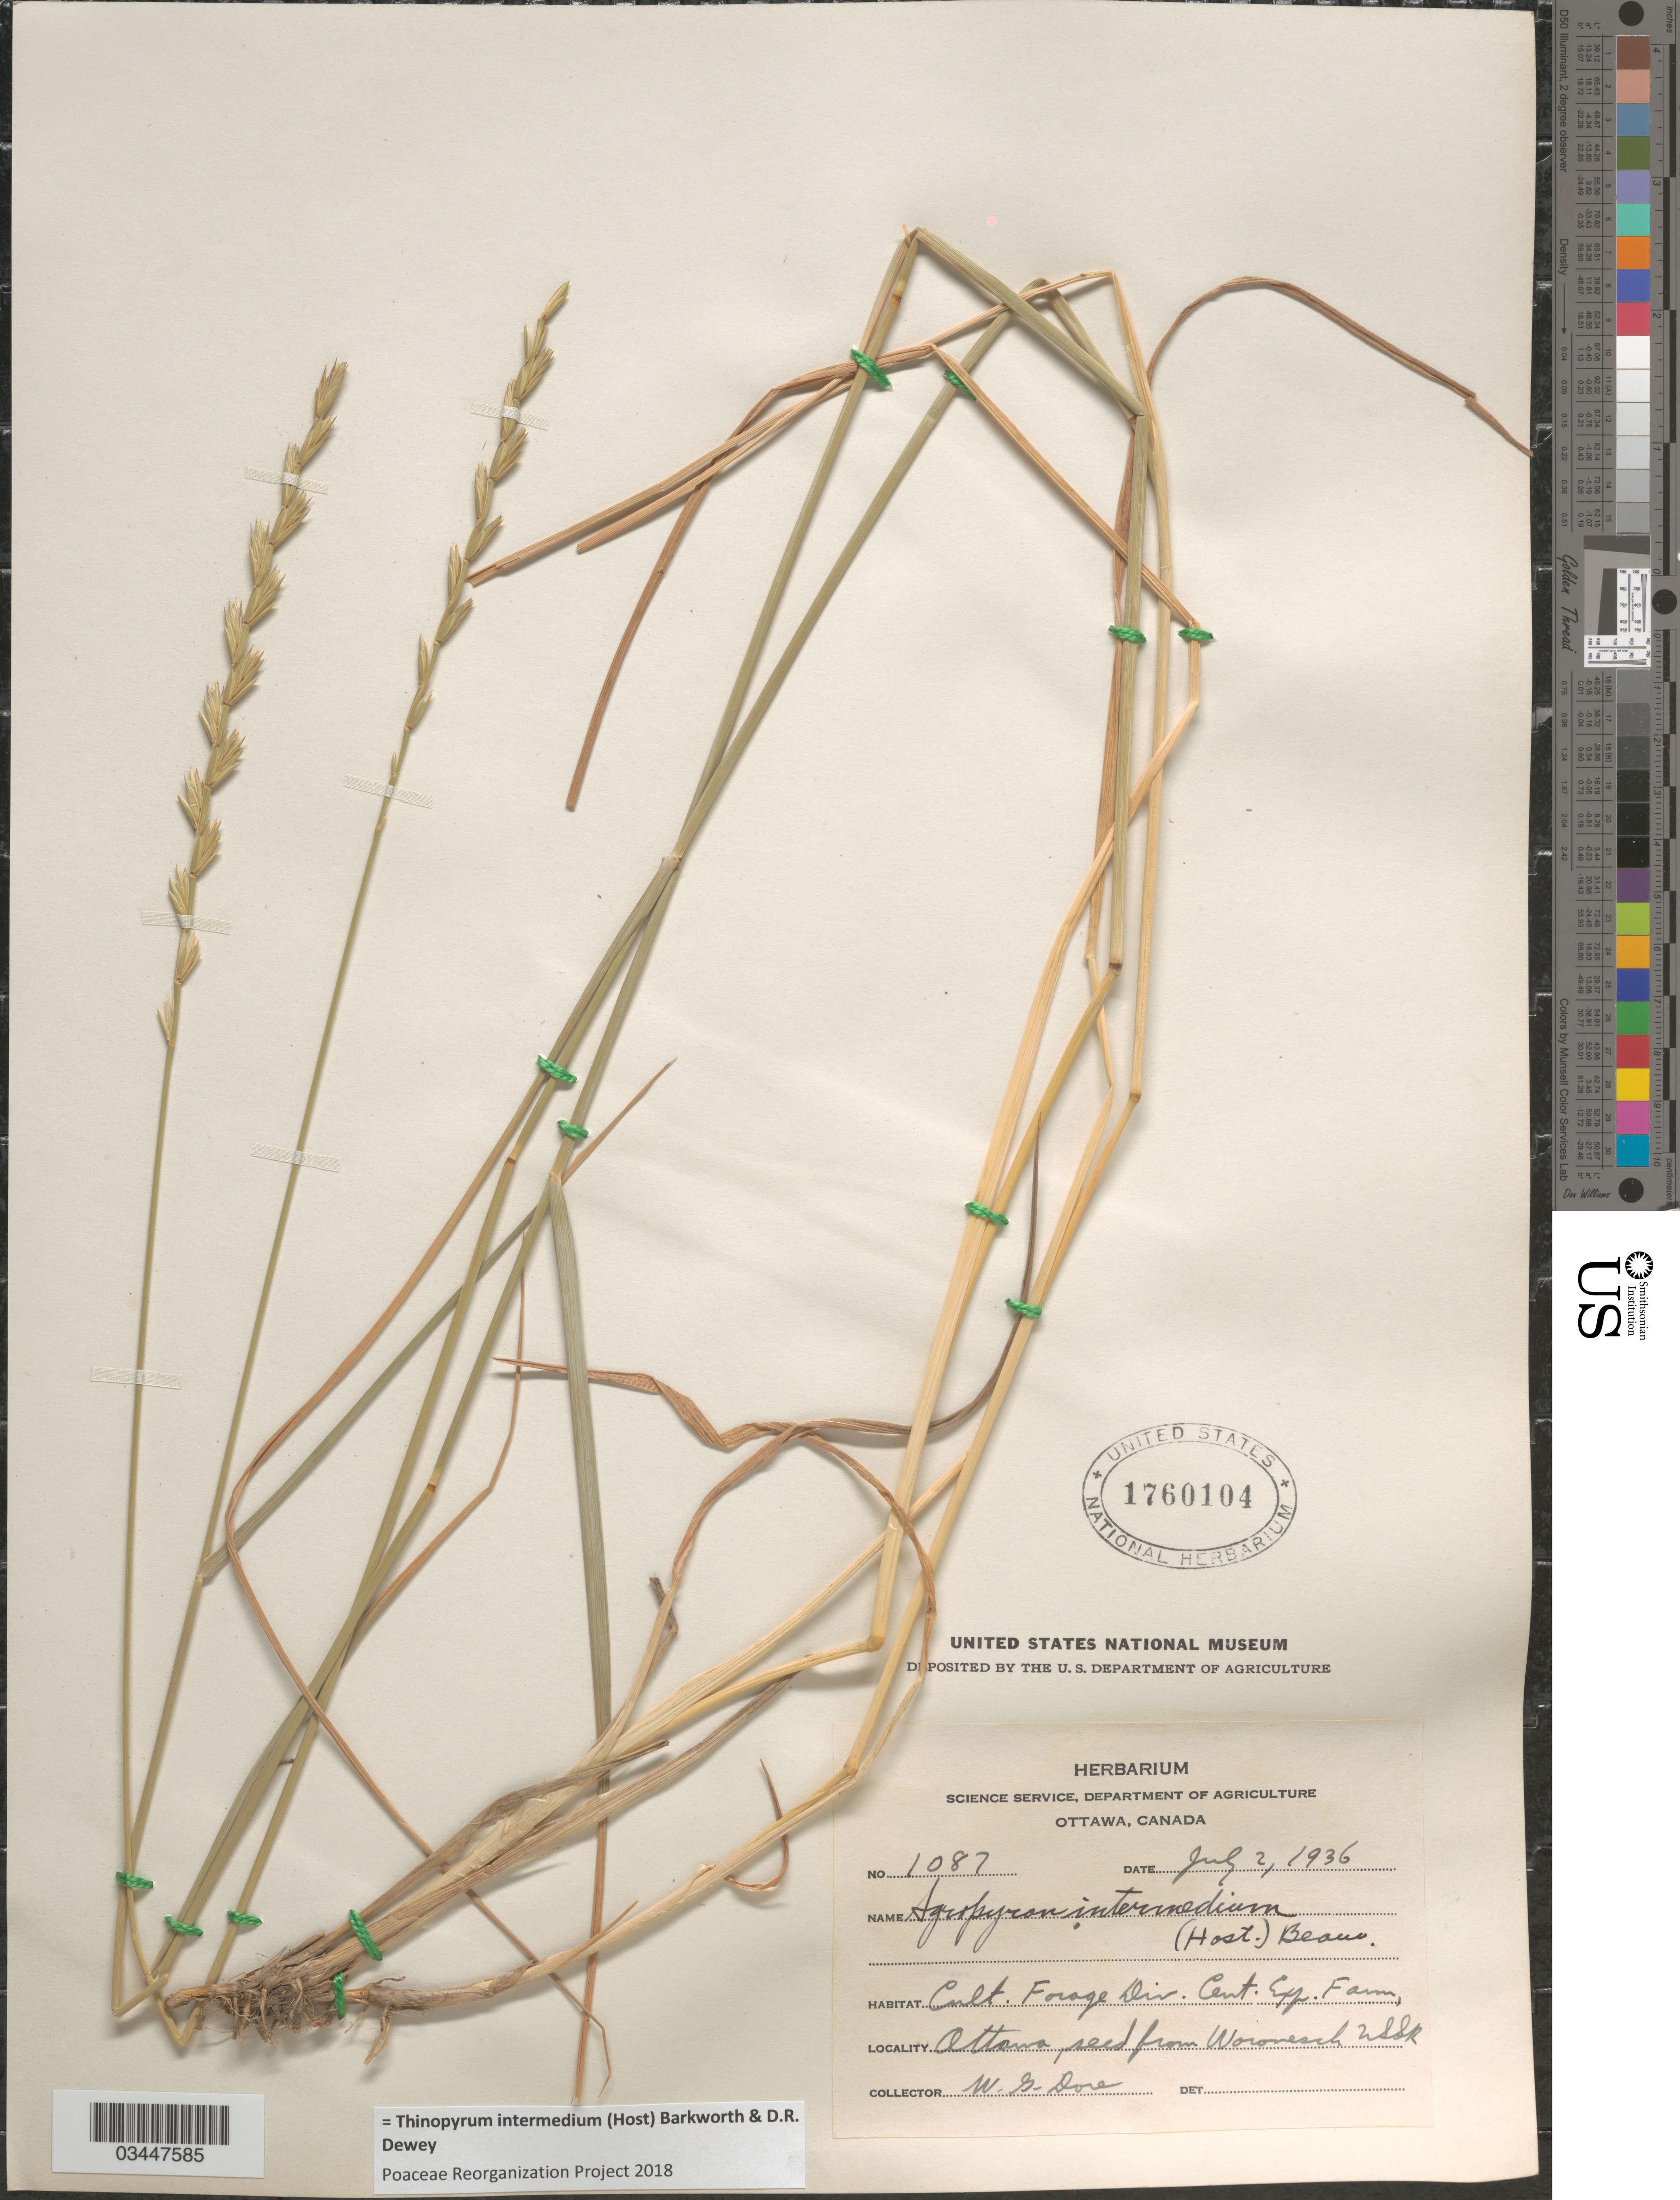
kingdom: Plantae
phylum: Tracheophyta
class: Liliopsida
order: Poales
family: Poaceae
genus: Thinopyrum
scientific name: Thinopyrum intermedium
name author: (Host) Barkworth & Dewey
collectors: W. Dore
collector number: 1087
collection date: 1936-07-02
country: Canada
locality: Cult. Forage Div. Cent. Exp. Farm, Ottawa.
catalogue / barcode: US 1760104